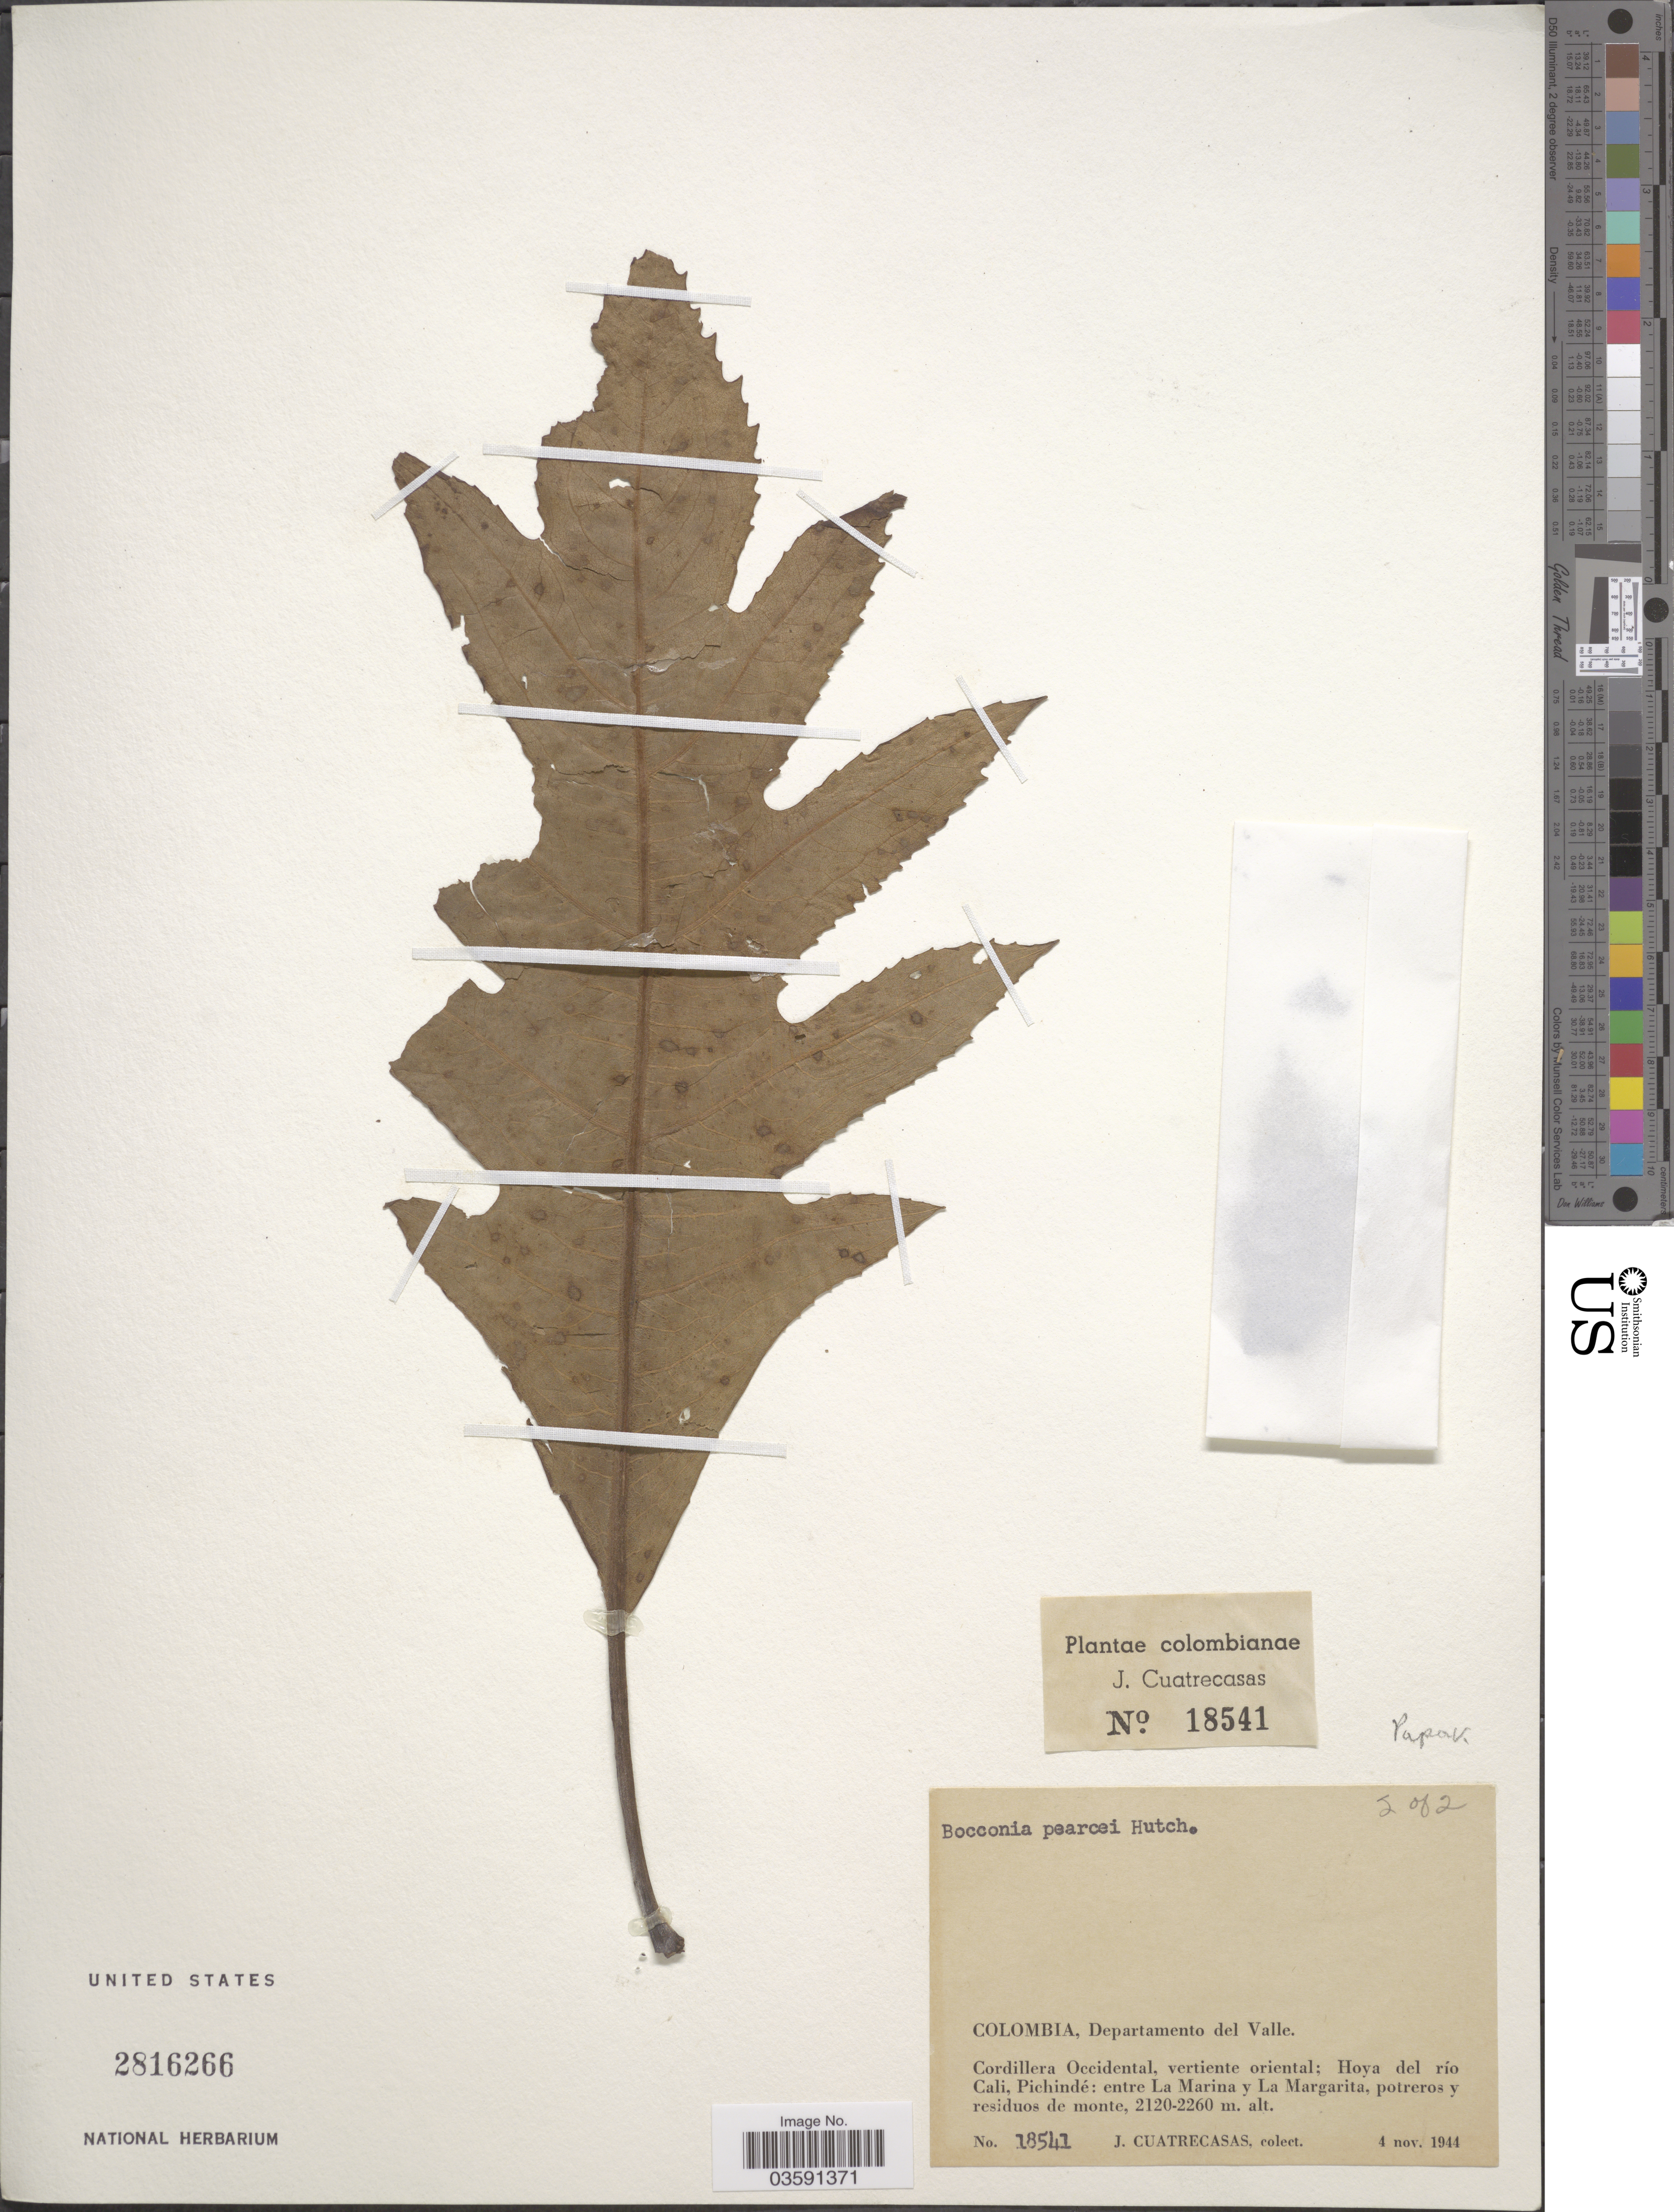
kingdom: Plantae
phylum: Tracheophyta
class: Magnoliopsida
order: Ranunculales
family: Papaveraceae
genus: Bocconia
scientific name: Bocconia integrifolia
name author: Bonpl.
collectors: J. Cuatrecasas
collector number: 18541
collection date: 1944-11-04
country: Colombia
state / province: Valle del Cauca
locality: Departamento del Valle. Cordillera Occidental, vertiente oriental; Hoya del río Cali, Pichindé: entre La Marina y La Margarita.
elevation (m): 2120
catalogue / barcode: US 2816266